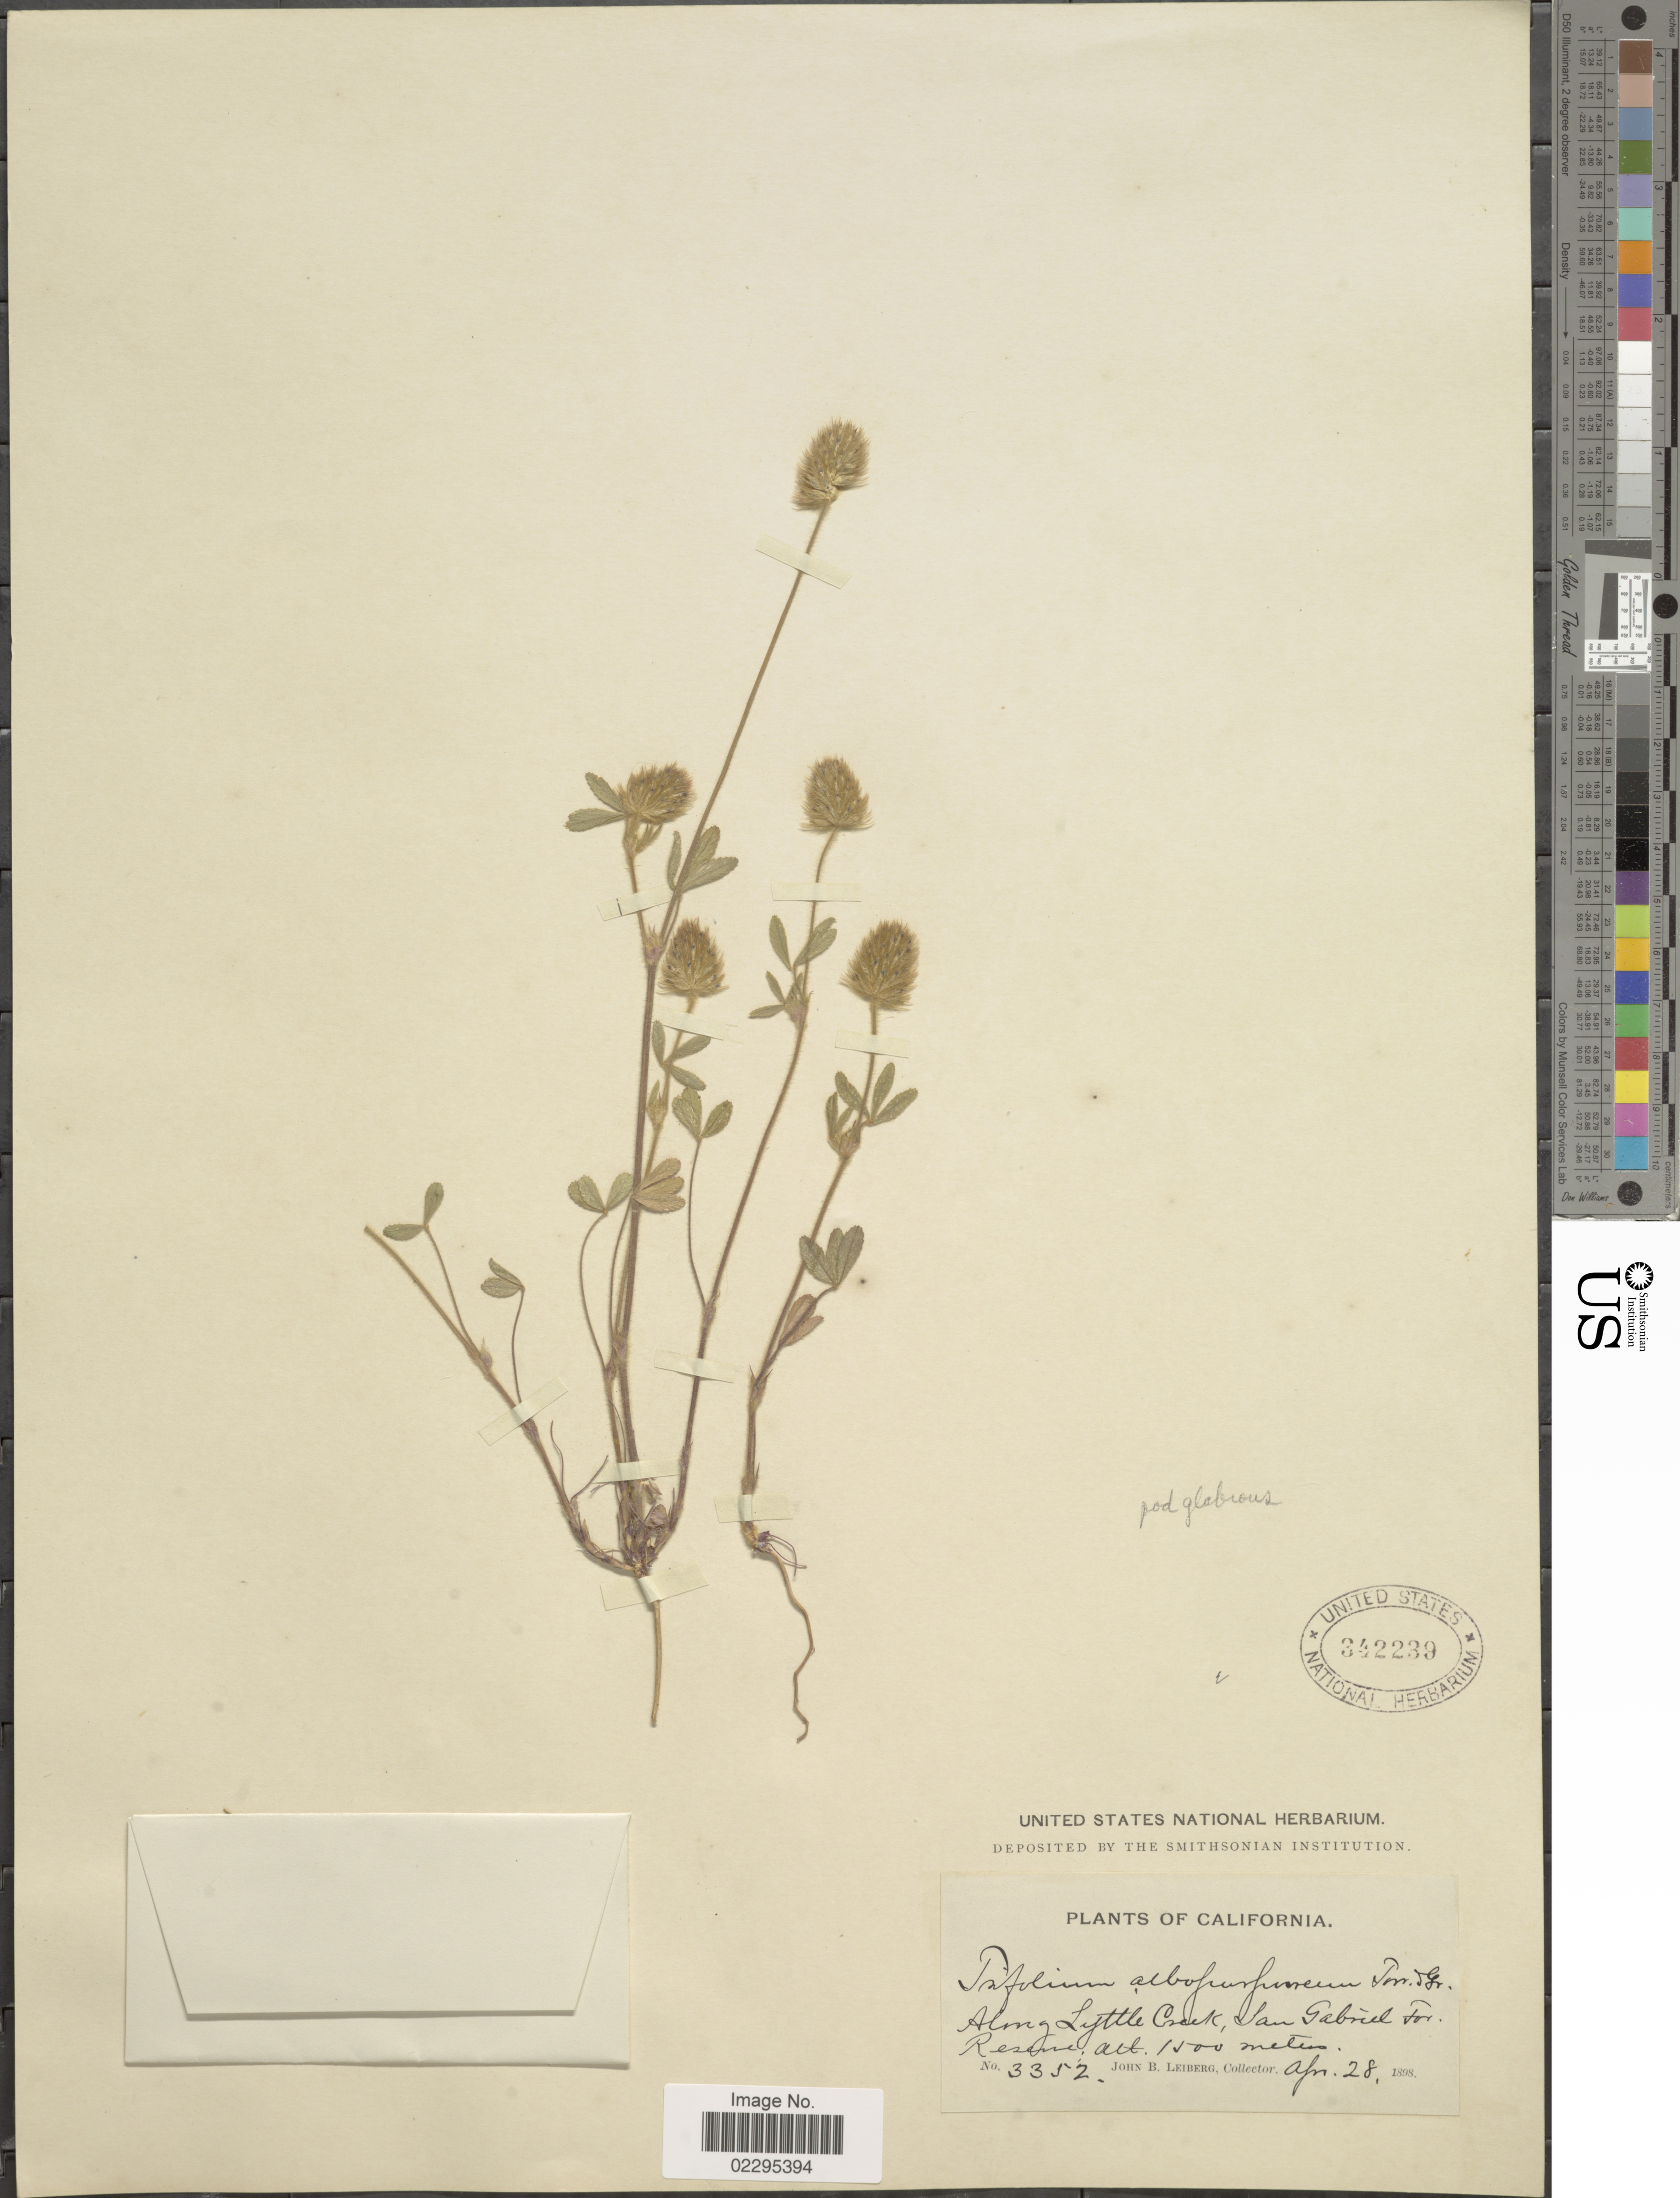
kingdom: Plantae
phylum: Tracheophyta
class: Magnoliopsida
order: Fabales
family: Fabaceae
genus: Trifolium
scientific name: Trifolium albopurpureum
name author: Torr. & A. Gray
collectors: J. B. Leiberg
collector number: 3352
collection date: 1898-04-28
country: United States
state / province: California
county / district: Los Angeles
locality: California, Along Lyttle Creek, San Gabriel For. Reserve.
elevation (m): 1500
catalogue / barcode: US 342239